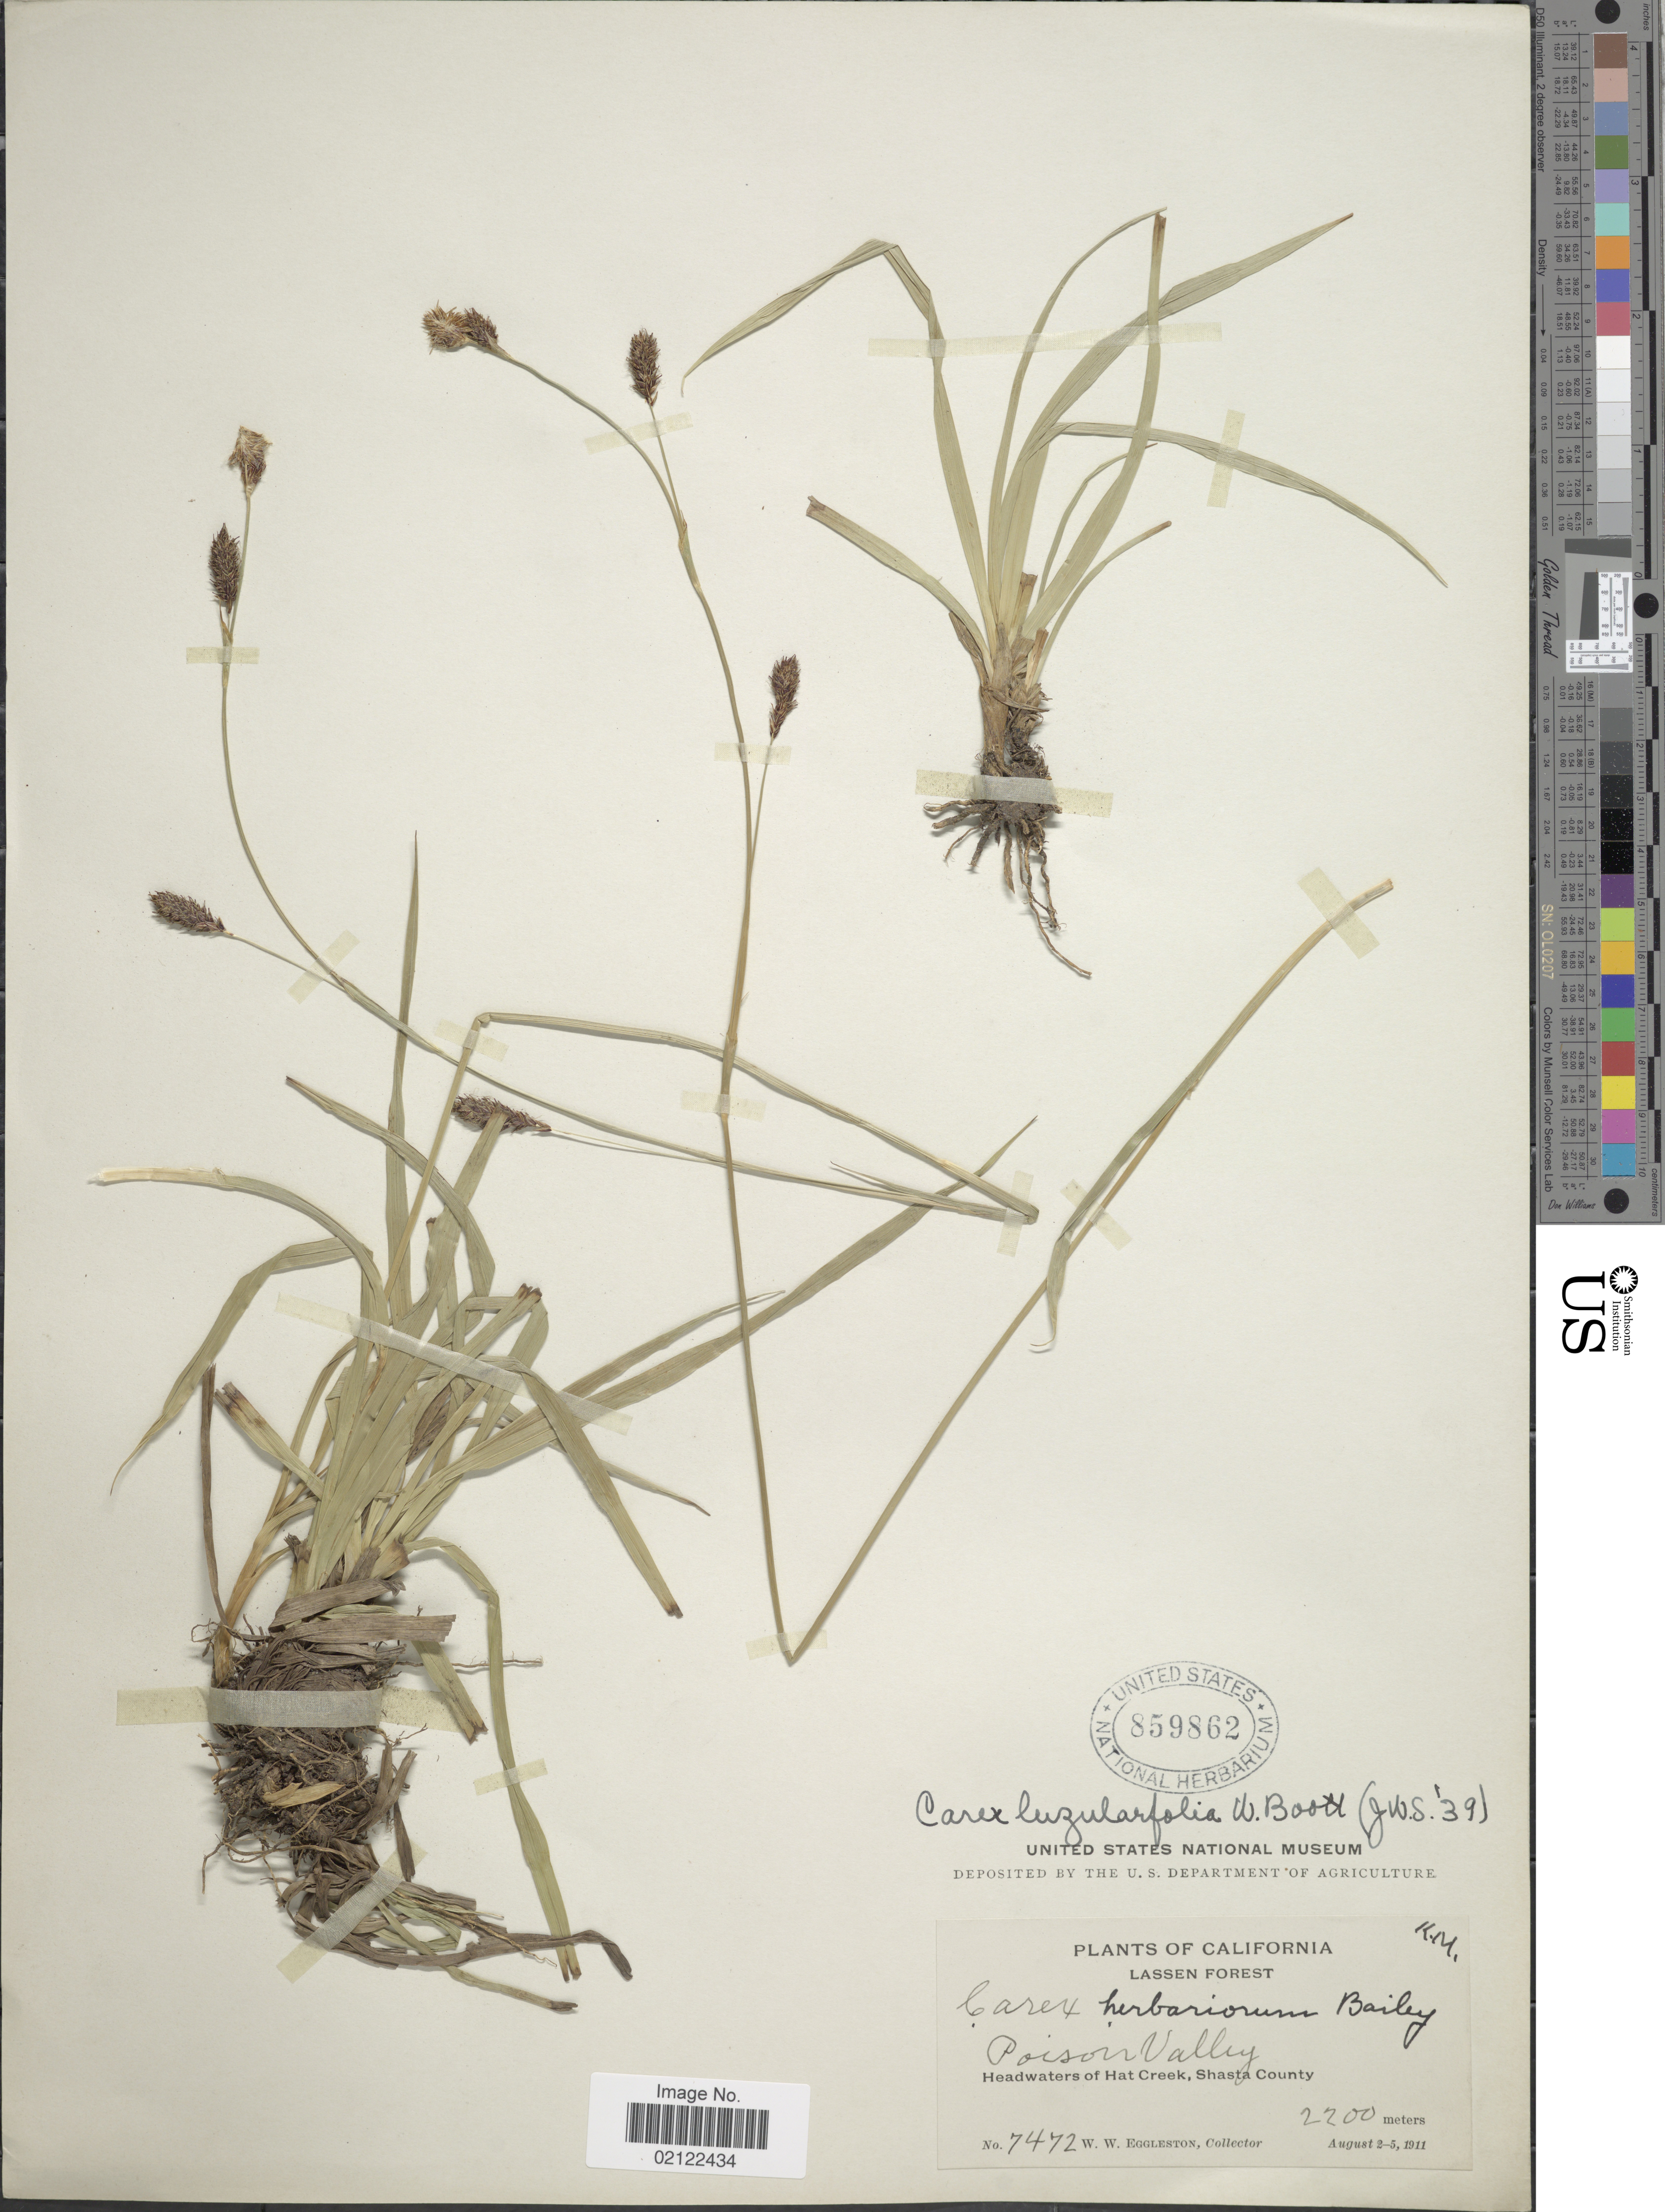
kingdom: Plantae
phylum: Tracheophyta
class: Liliopsida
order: Poales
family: Cyperaceae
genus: Carex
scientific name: Carex luzulifolia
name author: W. Boott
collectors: W. W. Eggleston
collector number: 7472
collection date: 1911-08-02/1911-08-05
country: United States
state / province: California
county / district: Shasta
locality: Lassen Forest. Poison Valley. Headwaters of Hat Creek, Shasta County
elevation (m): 2200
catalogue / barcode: US 859862